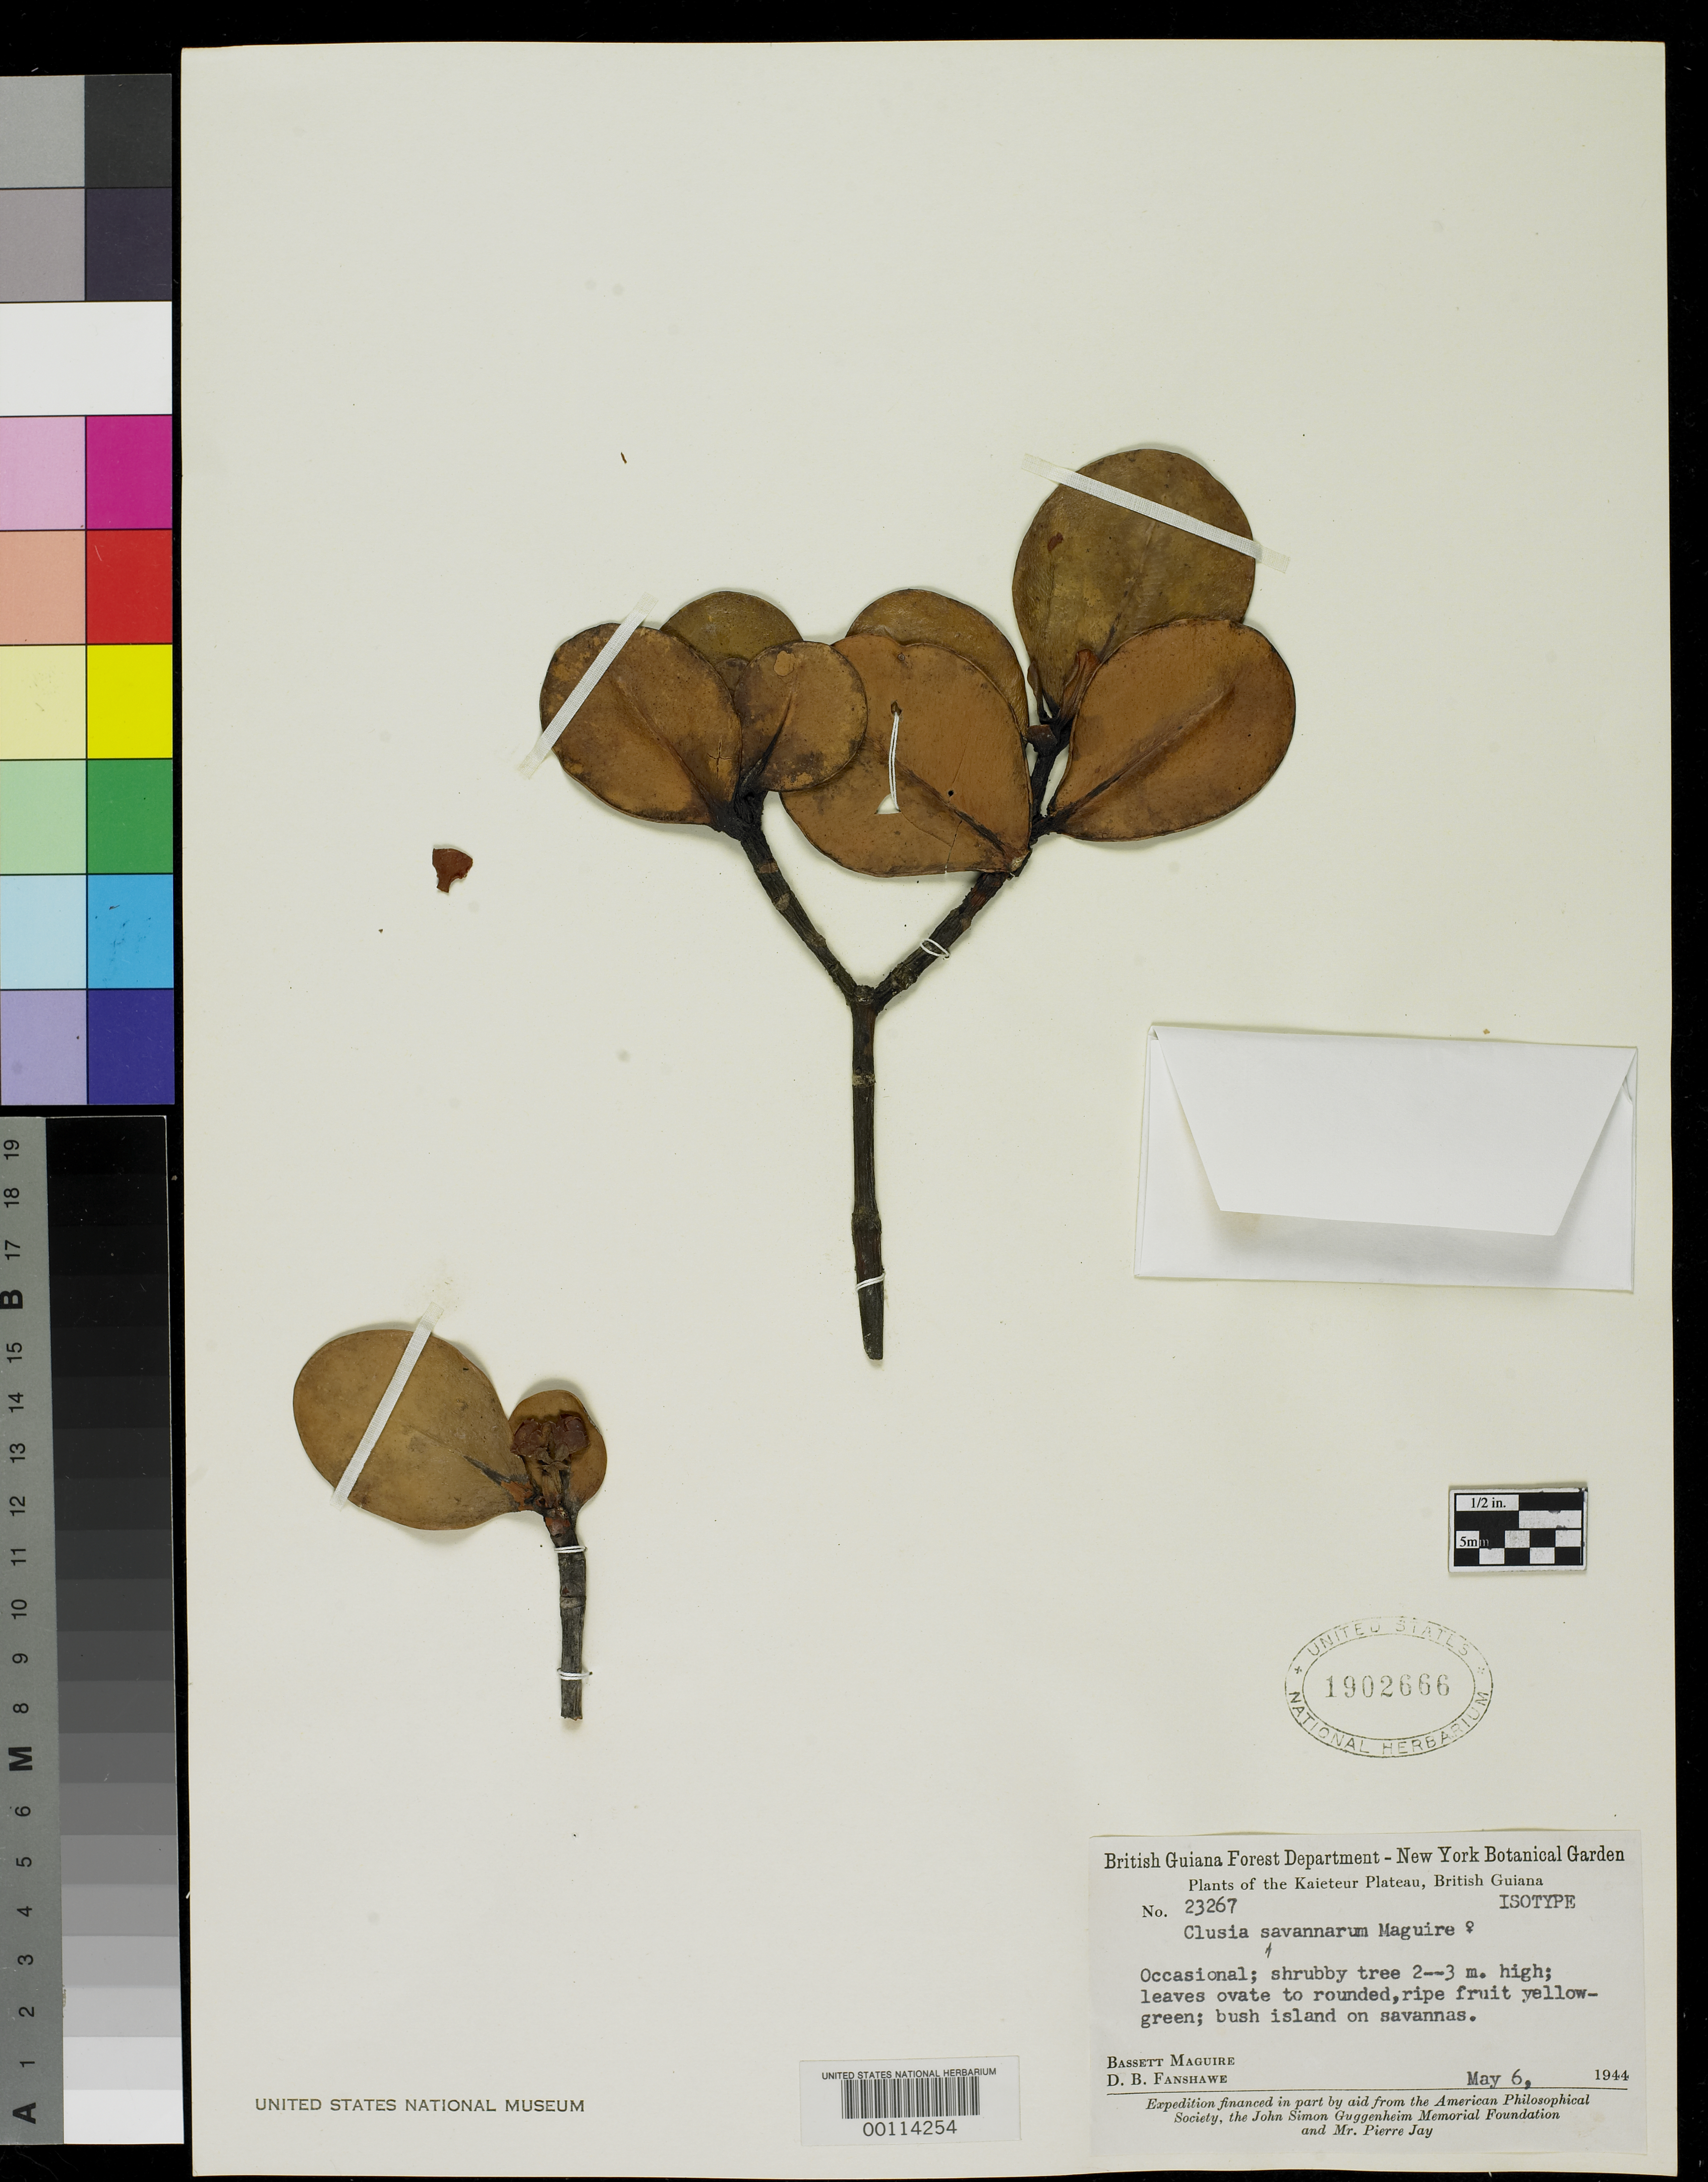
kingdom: Plantae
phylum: Tracheophyta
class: Magnoliopsida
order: Malpighiales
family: Clusiaceae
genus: Clusia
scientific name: Clusia savannarum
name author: Maguire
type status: Isotype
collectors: B. Maguire & D. B. Fanshawe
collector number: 23267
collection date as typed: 06 May 1944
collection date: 1944-05-06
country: Guyana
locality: Kaieteur plateau.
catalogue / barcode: US 1902666